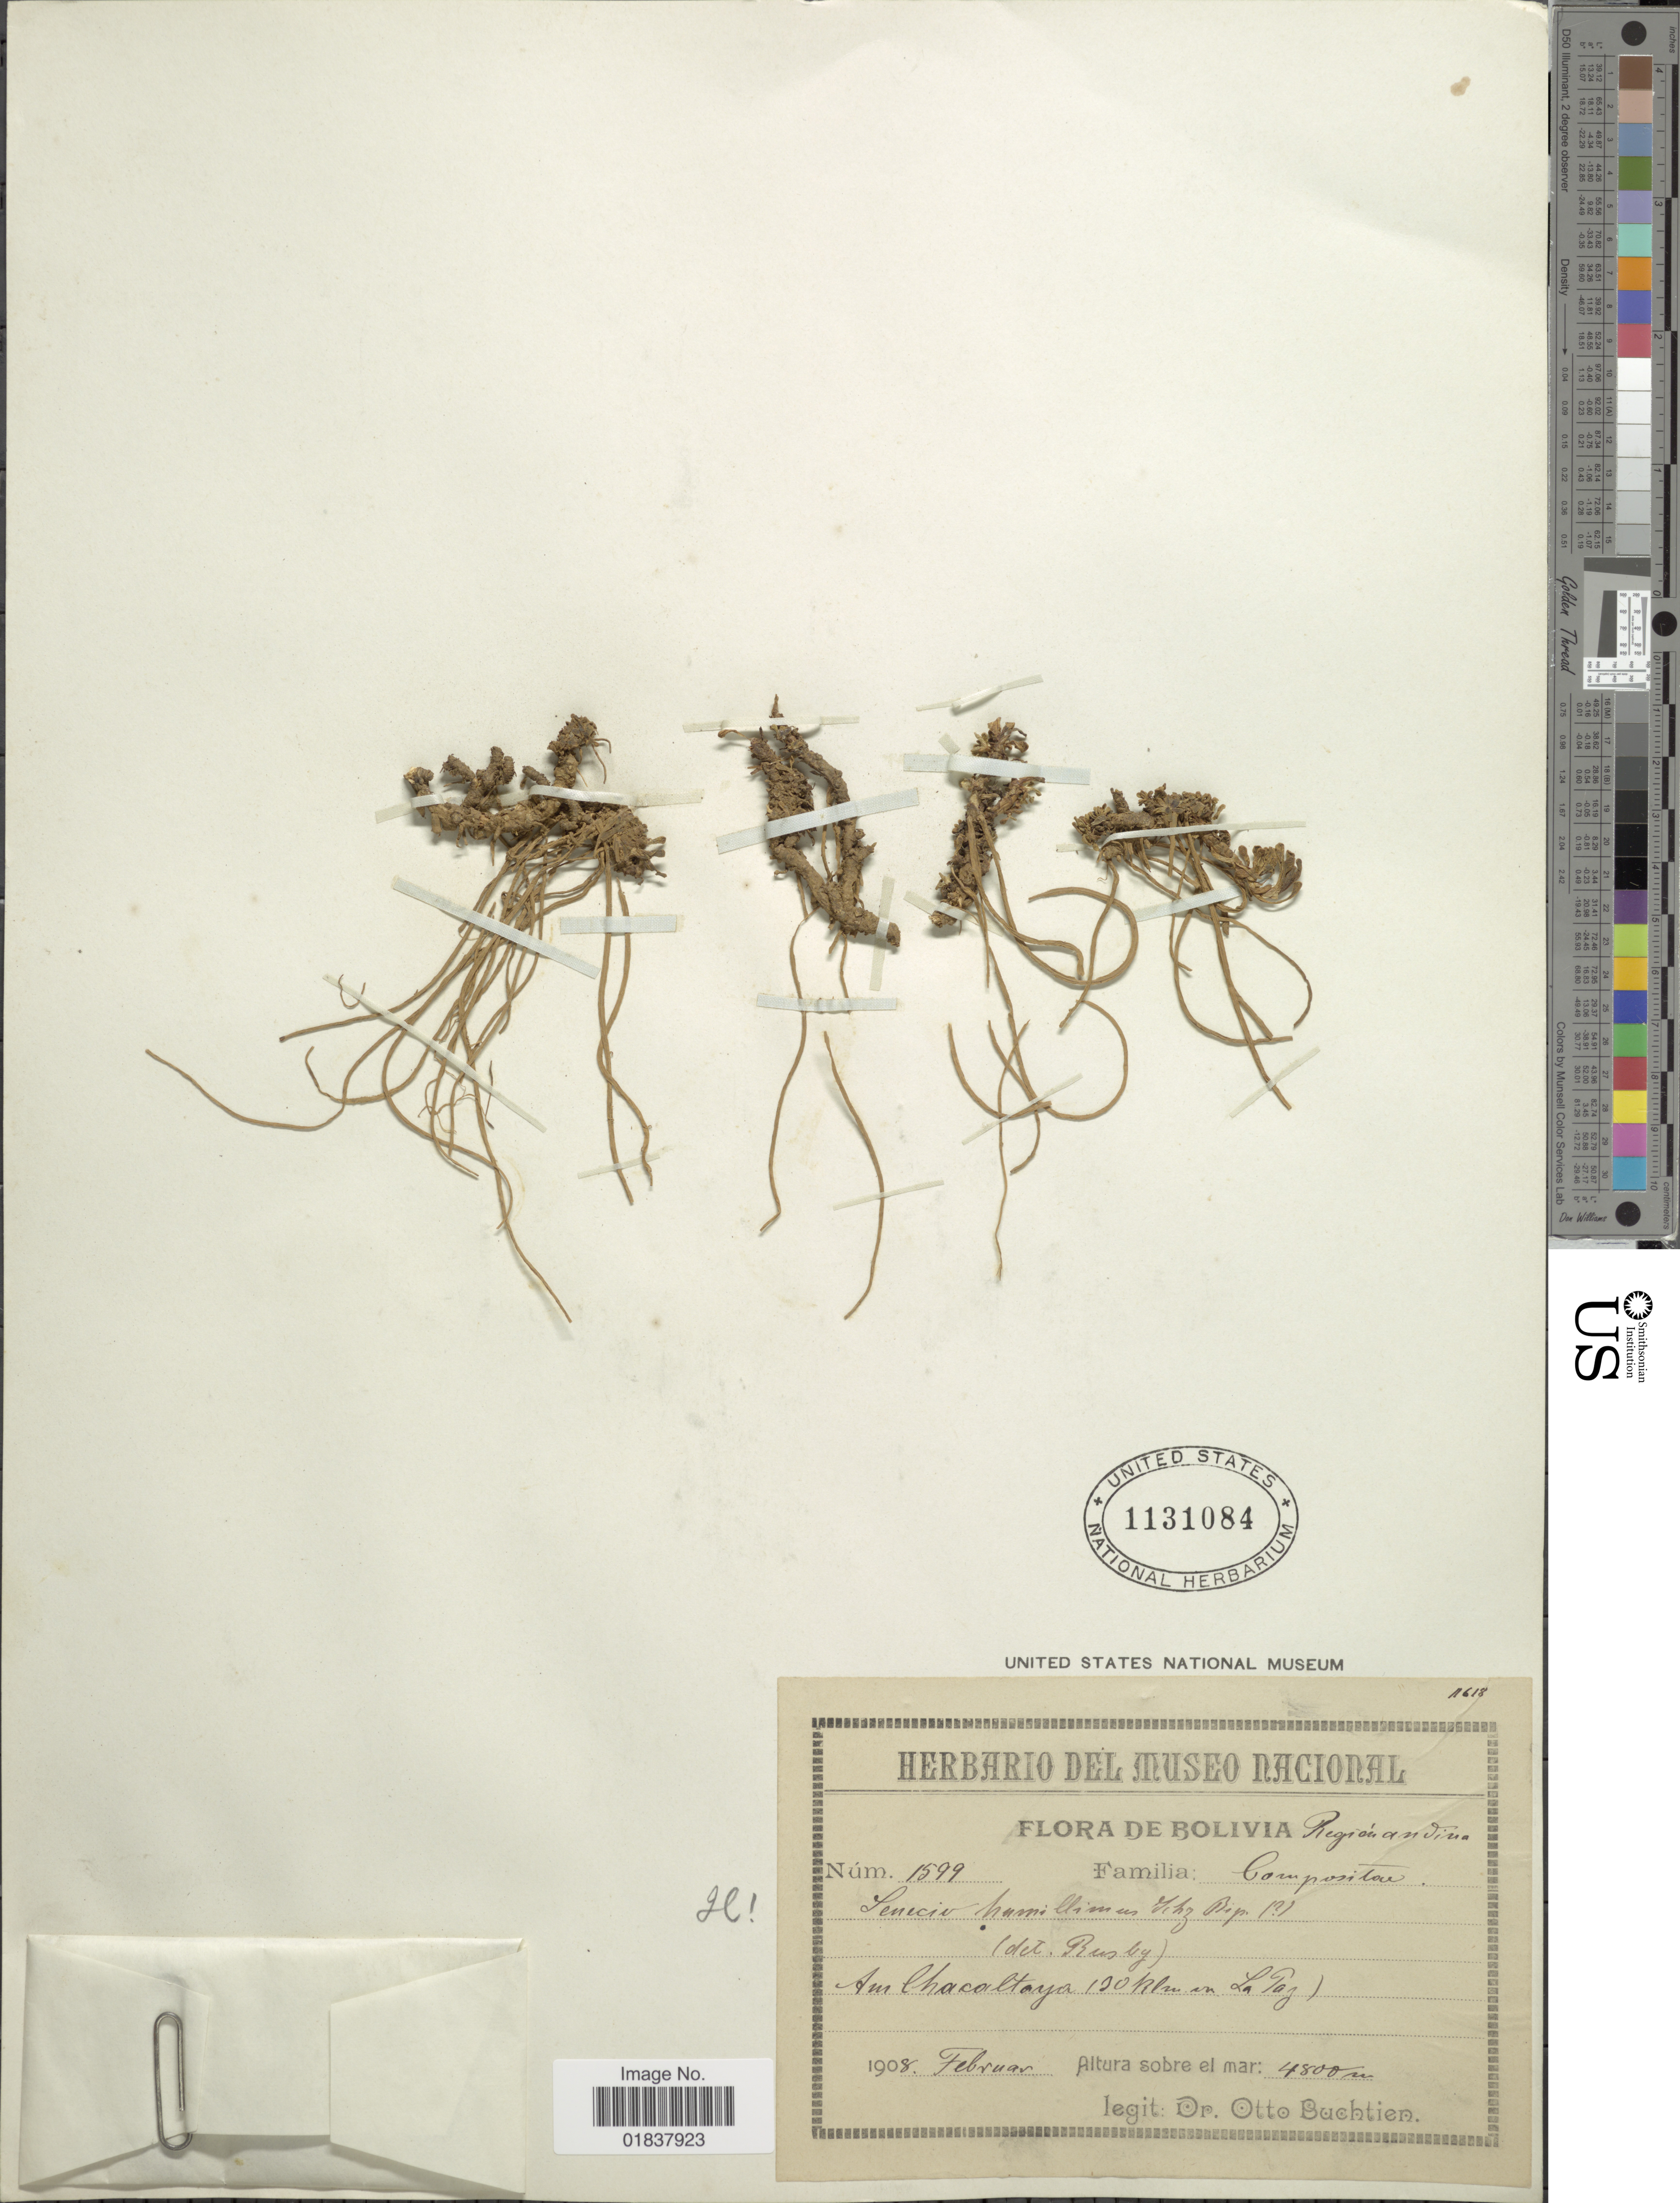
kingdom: Plantae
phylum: Tracheophyta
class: Magnoliopsida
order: Asterales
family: Asteraceae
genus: Senecio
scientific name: Senecio humillimus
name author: Sch. Bip.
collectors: O. Buchtien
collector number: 1599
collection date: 1908-02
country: Bolivia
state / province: La Paz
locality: Am Chacaltaya (30 klm in La Paz)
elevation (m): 4800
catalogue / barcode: US 1131084